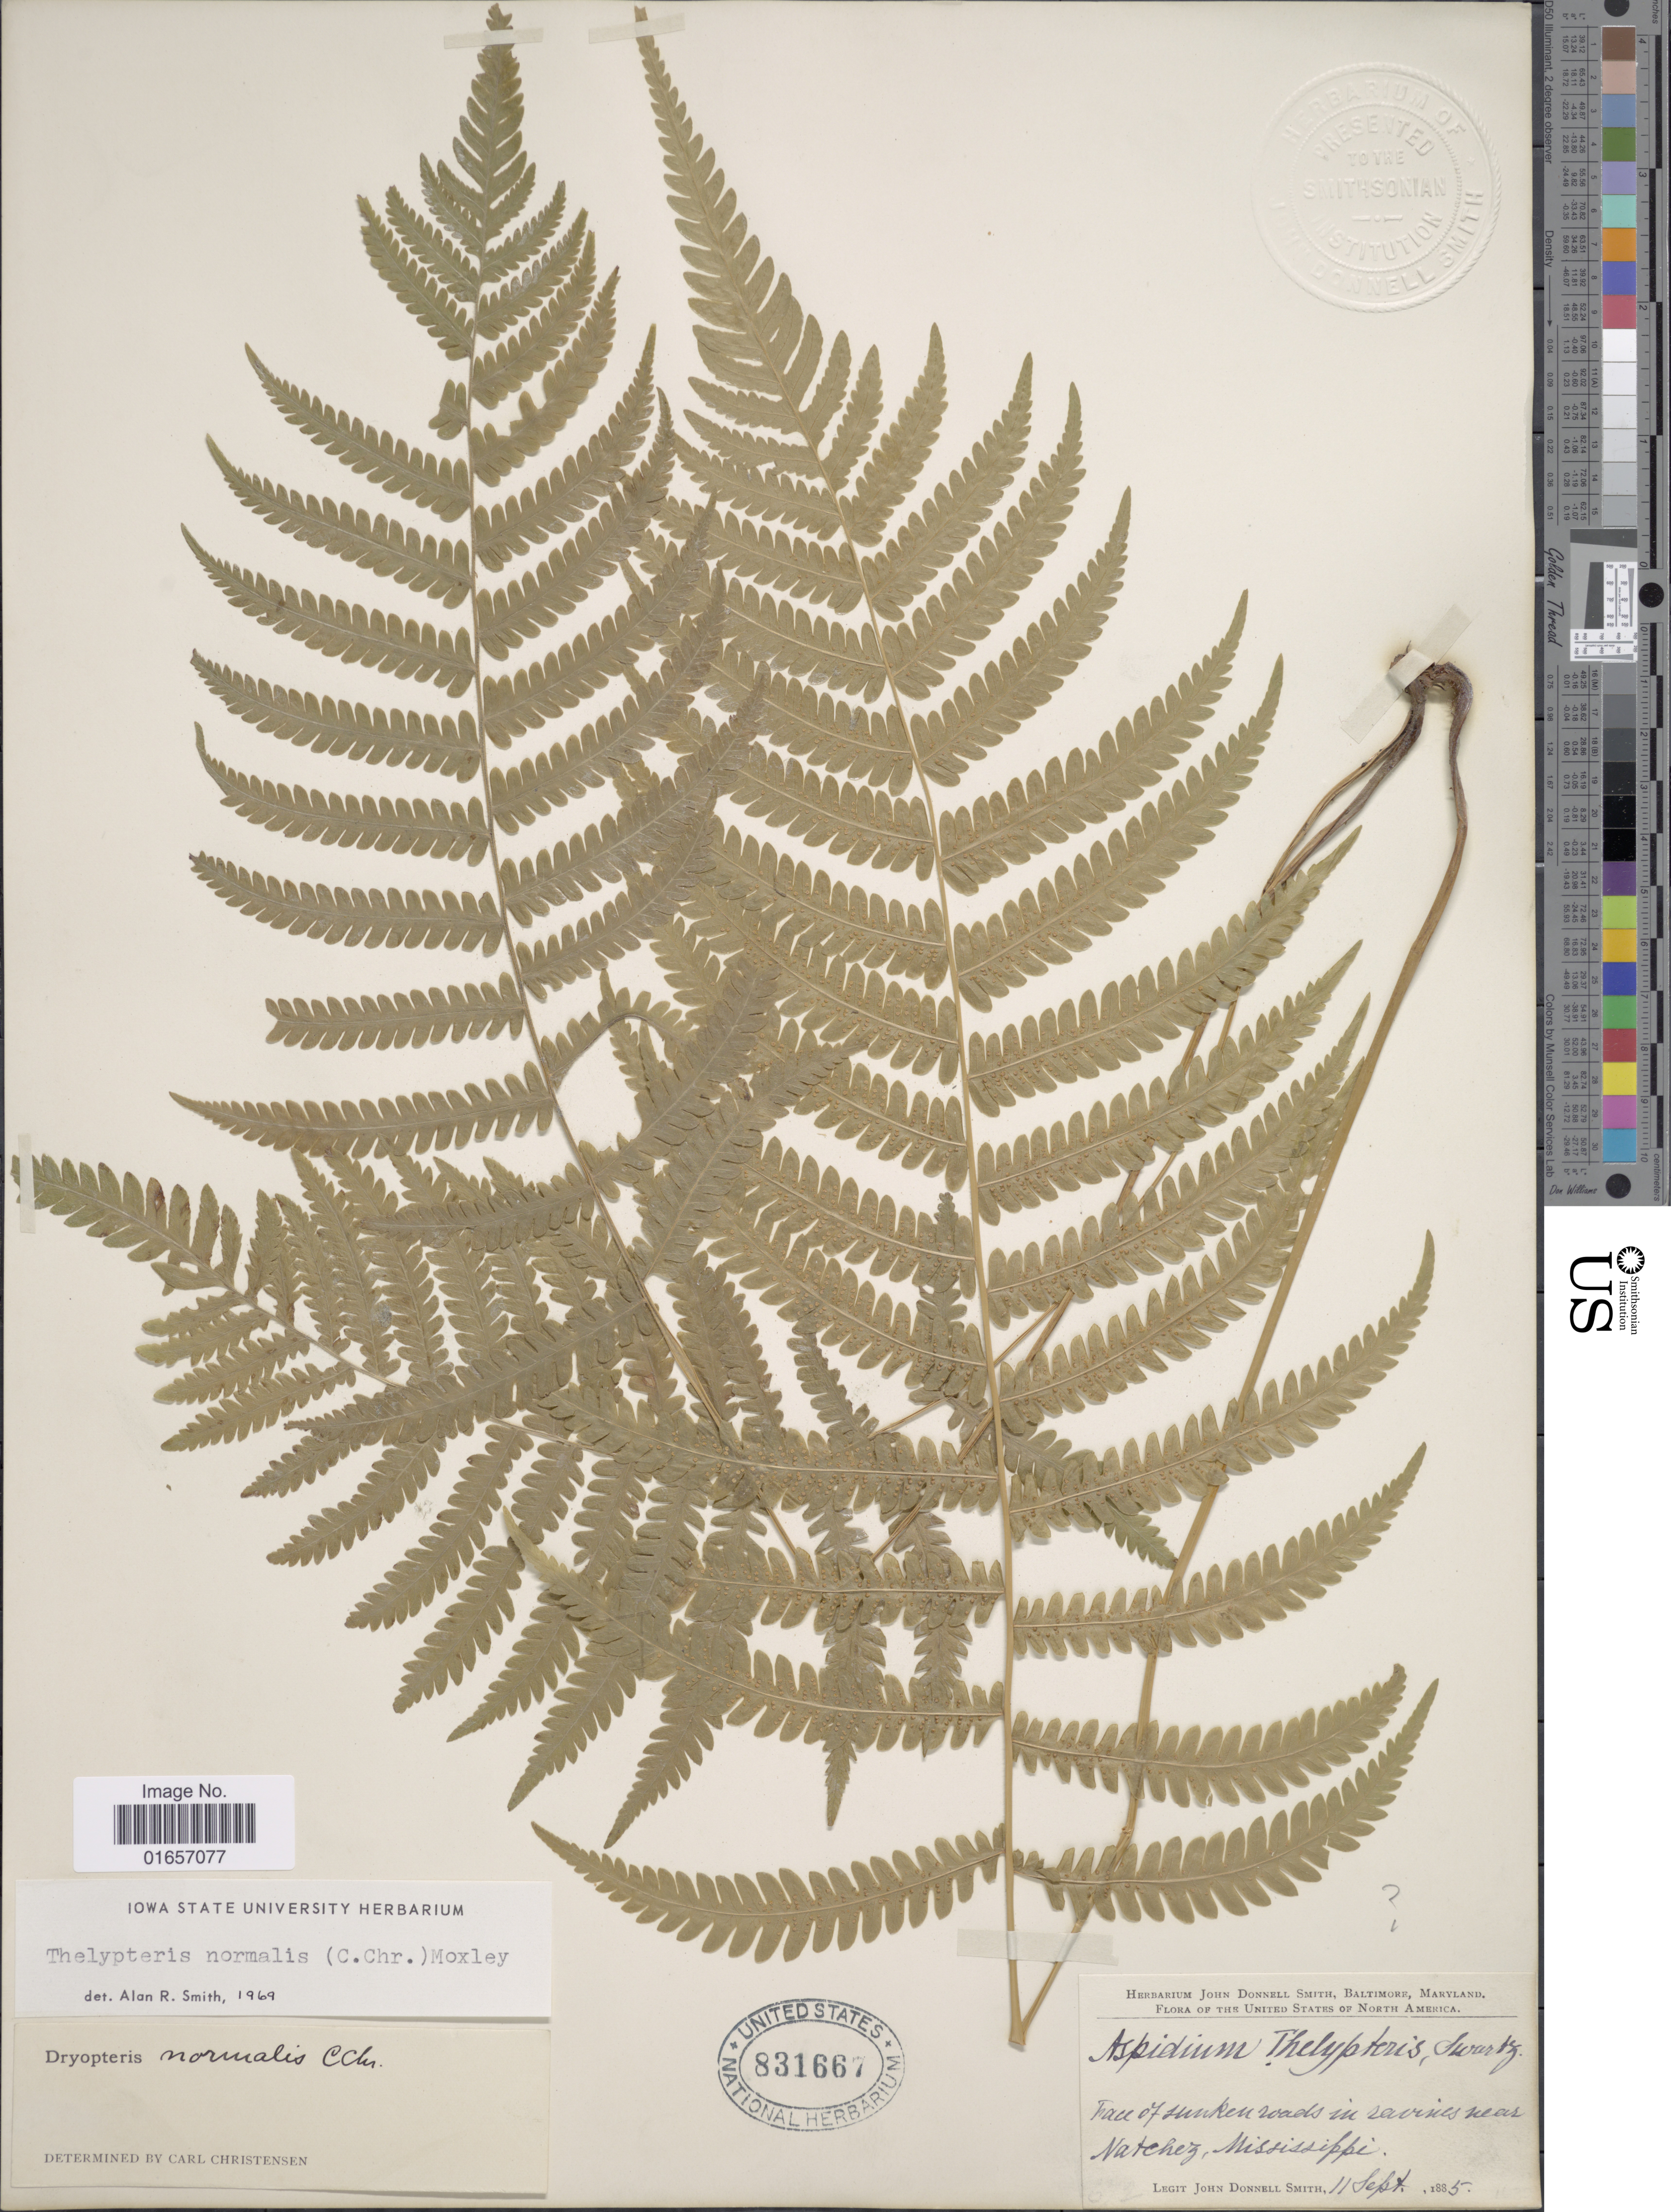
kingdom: Plantae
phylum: Tracheophyta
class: Polypodiopsida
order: Polypodiales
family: Thelypteridaceae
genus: Christella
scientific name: Christella kunthii comb. ined.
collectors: J. Donnell Smith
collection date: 1885-09-11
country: United States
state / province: Mississippi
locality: The United States of North America, near Natchez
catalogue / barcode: US 831667